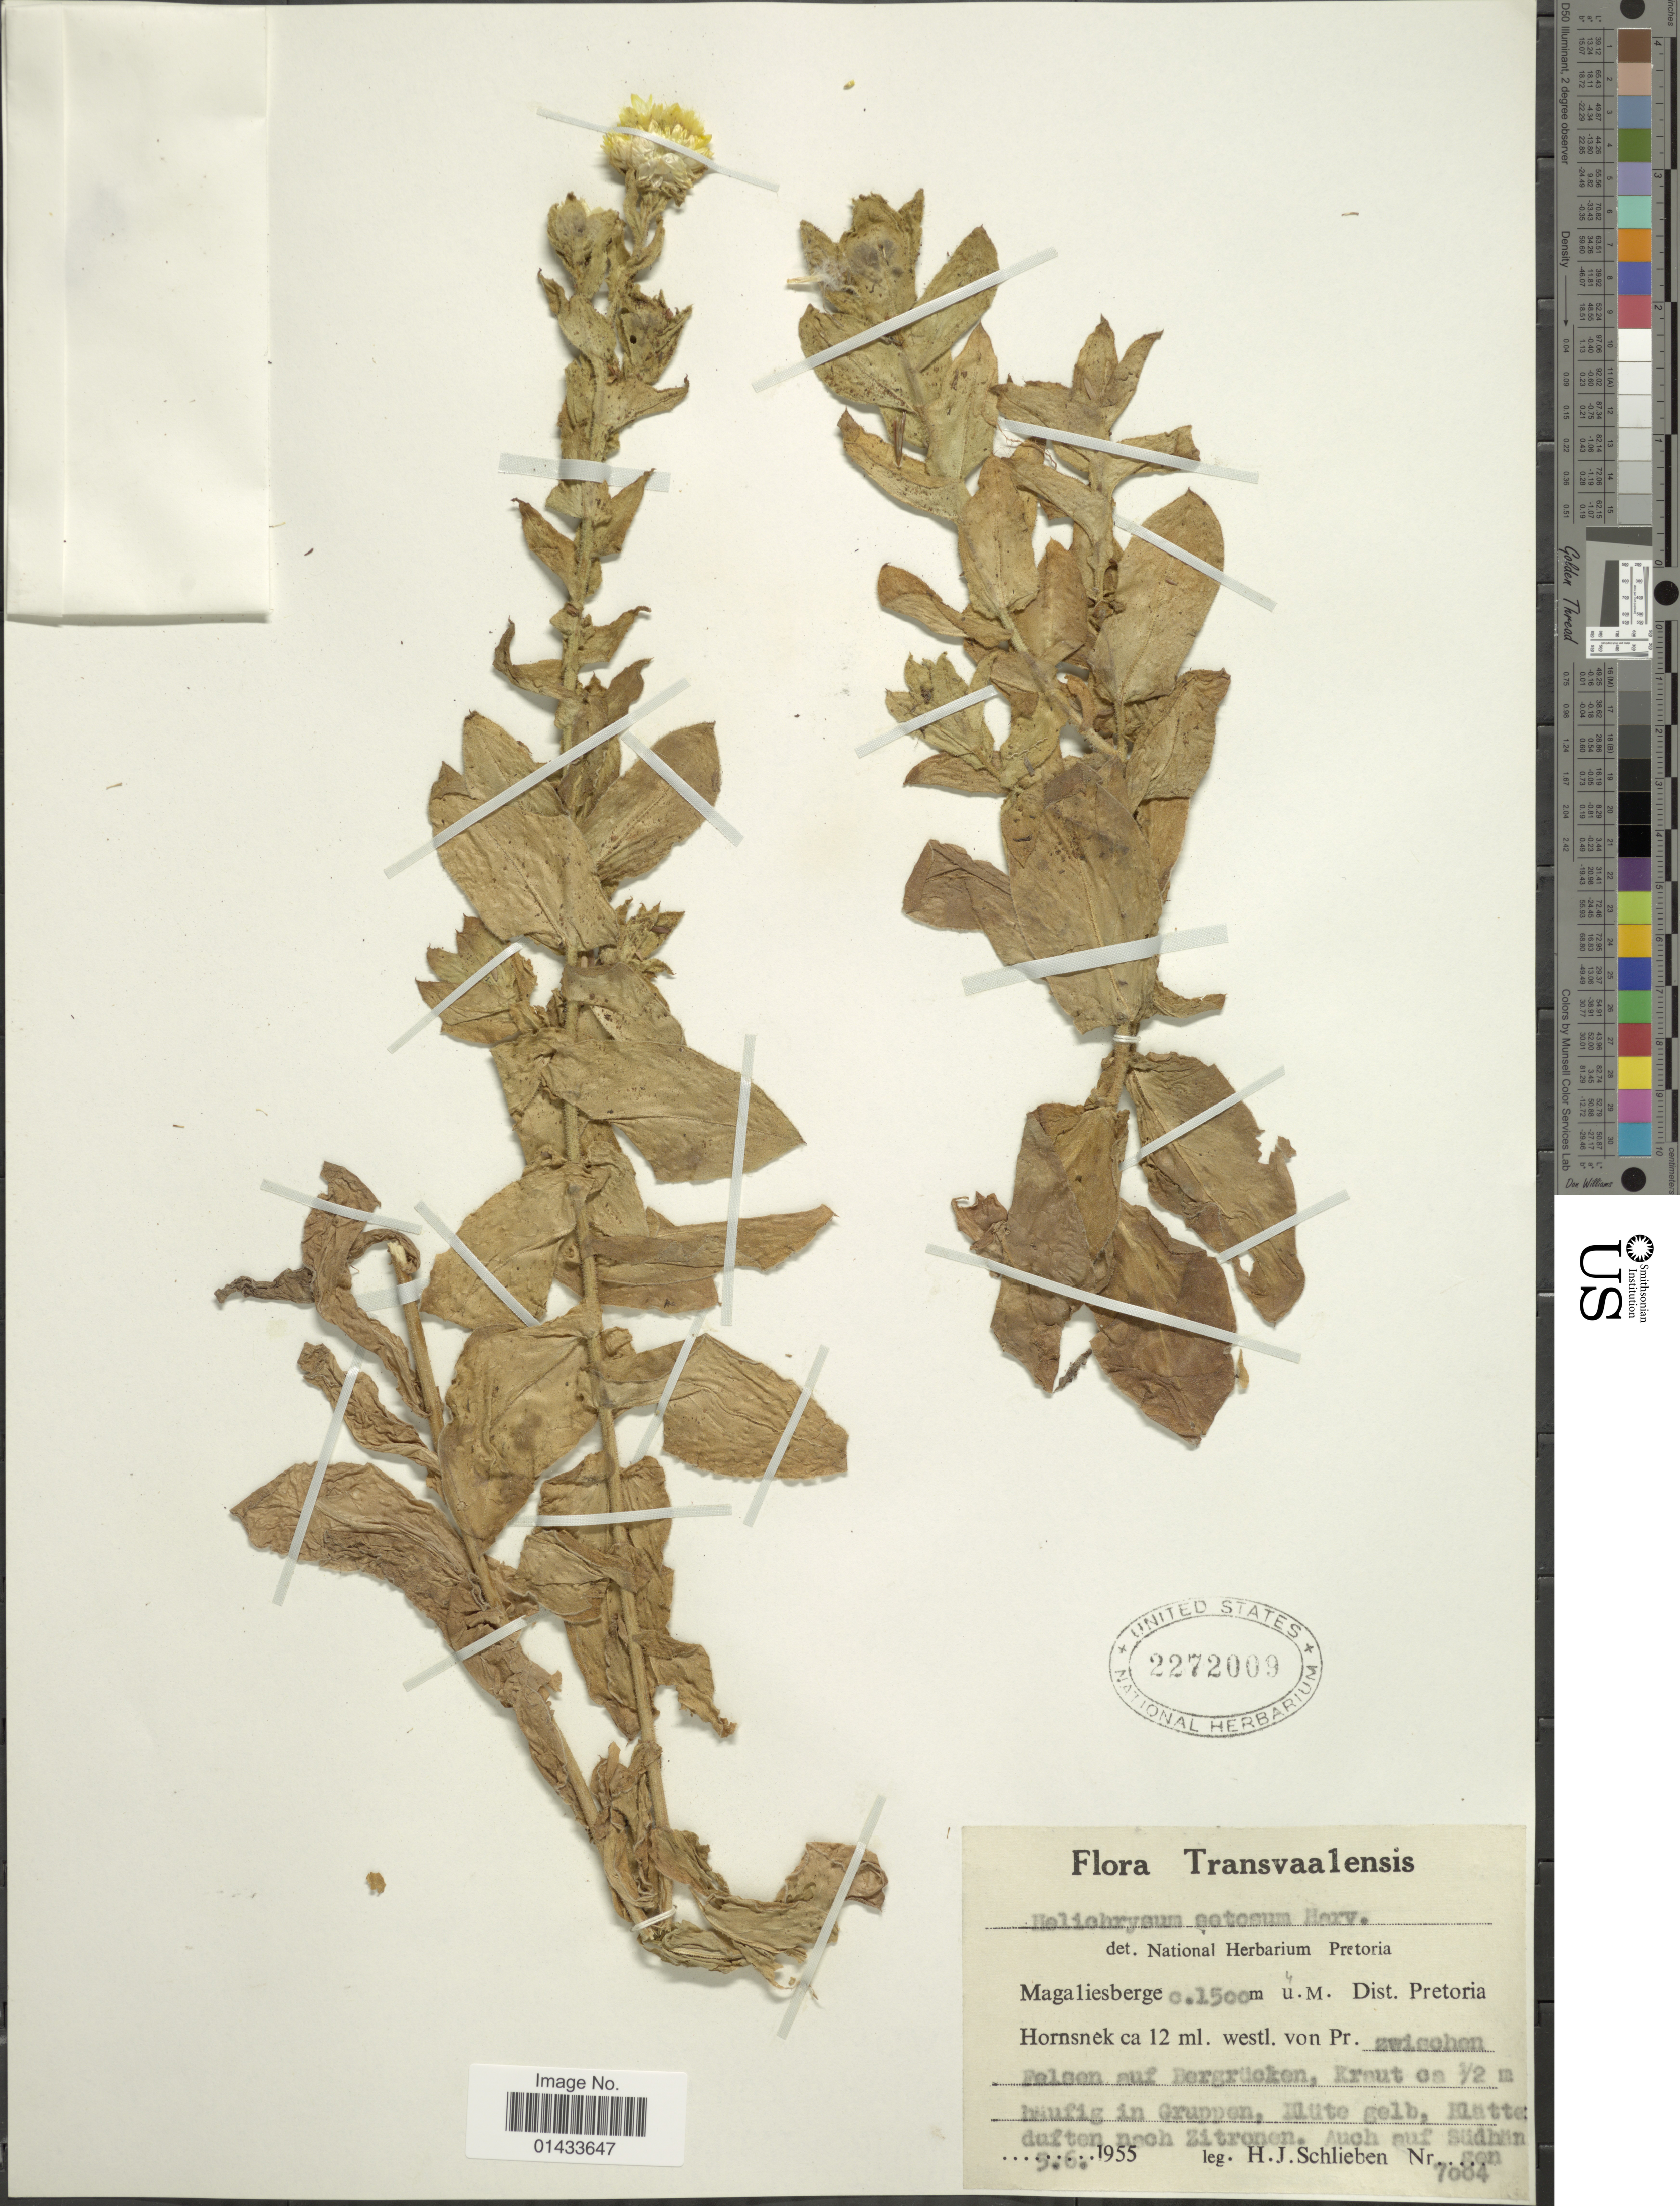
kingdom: Plantae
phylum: Tracheophyta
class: Magnoliopsida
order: Asterales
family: Asteraceae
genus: Helichrysum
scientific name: Helichrysum setosum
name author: Harv.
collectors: H. J. Schlieben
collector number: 7004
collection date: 1955-06-05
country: South Africa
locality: Transvaalensis, Magaliesberge, Dist. Pretoria Hornsnek 12 ml. westl. von Pr. zwischen Felsen auf Bergrucken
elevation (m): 1500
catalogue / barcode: US 2272009